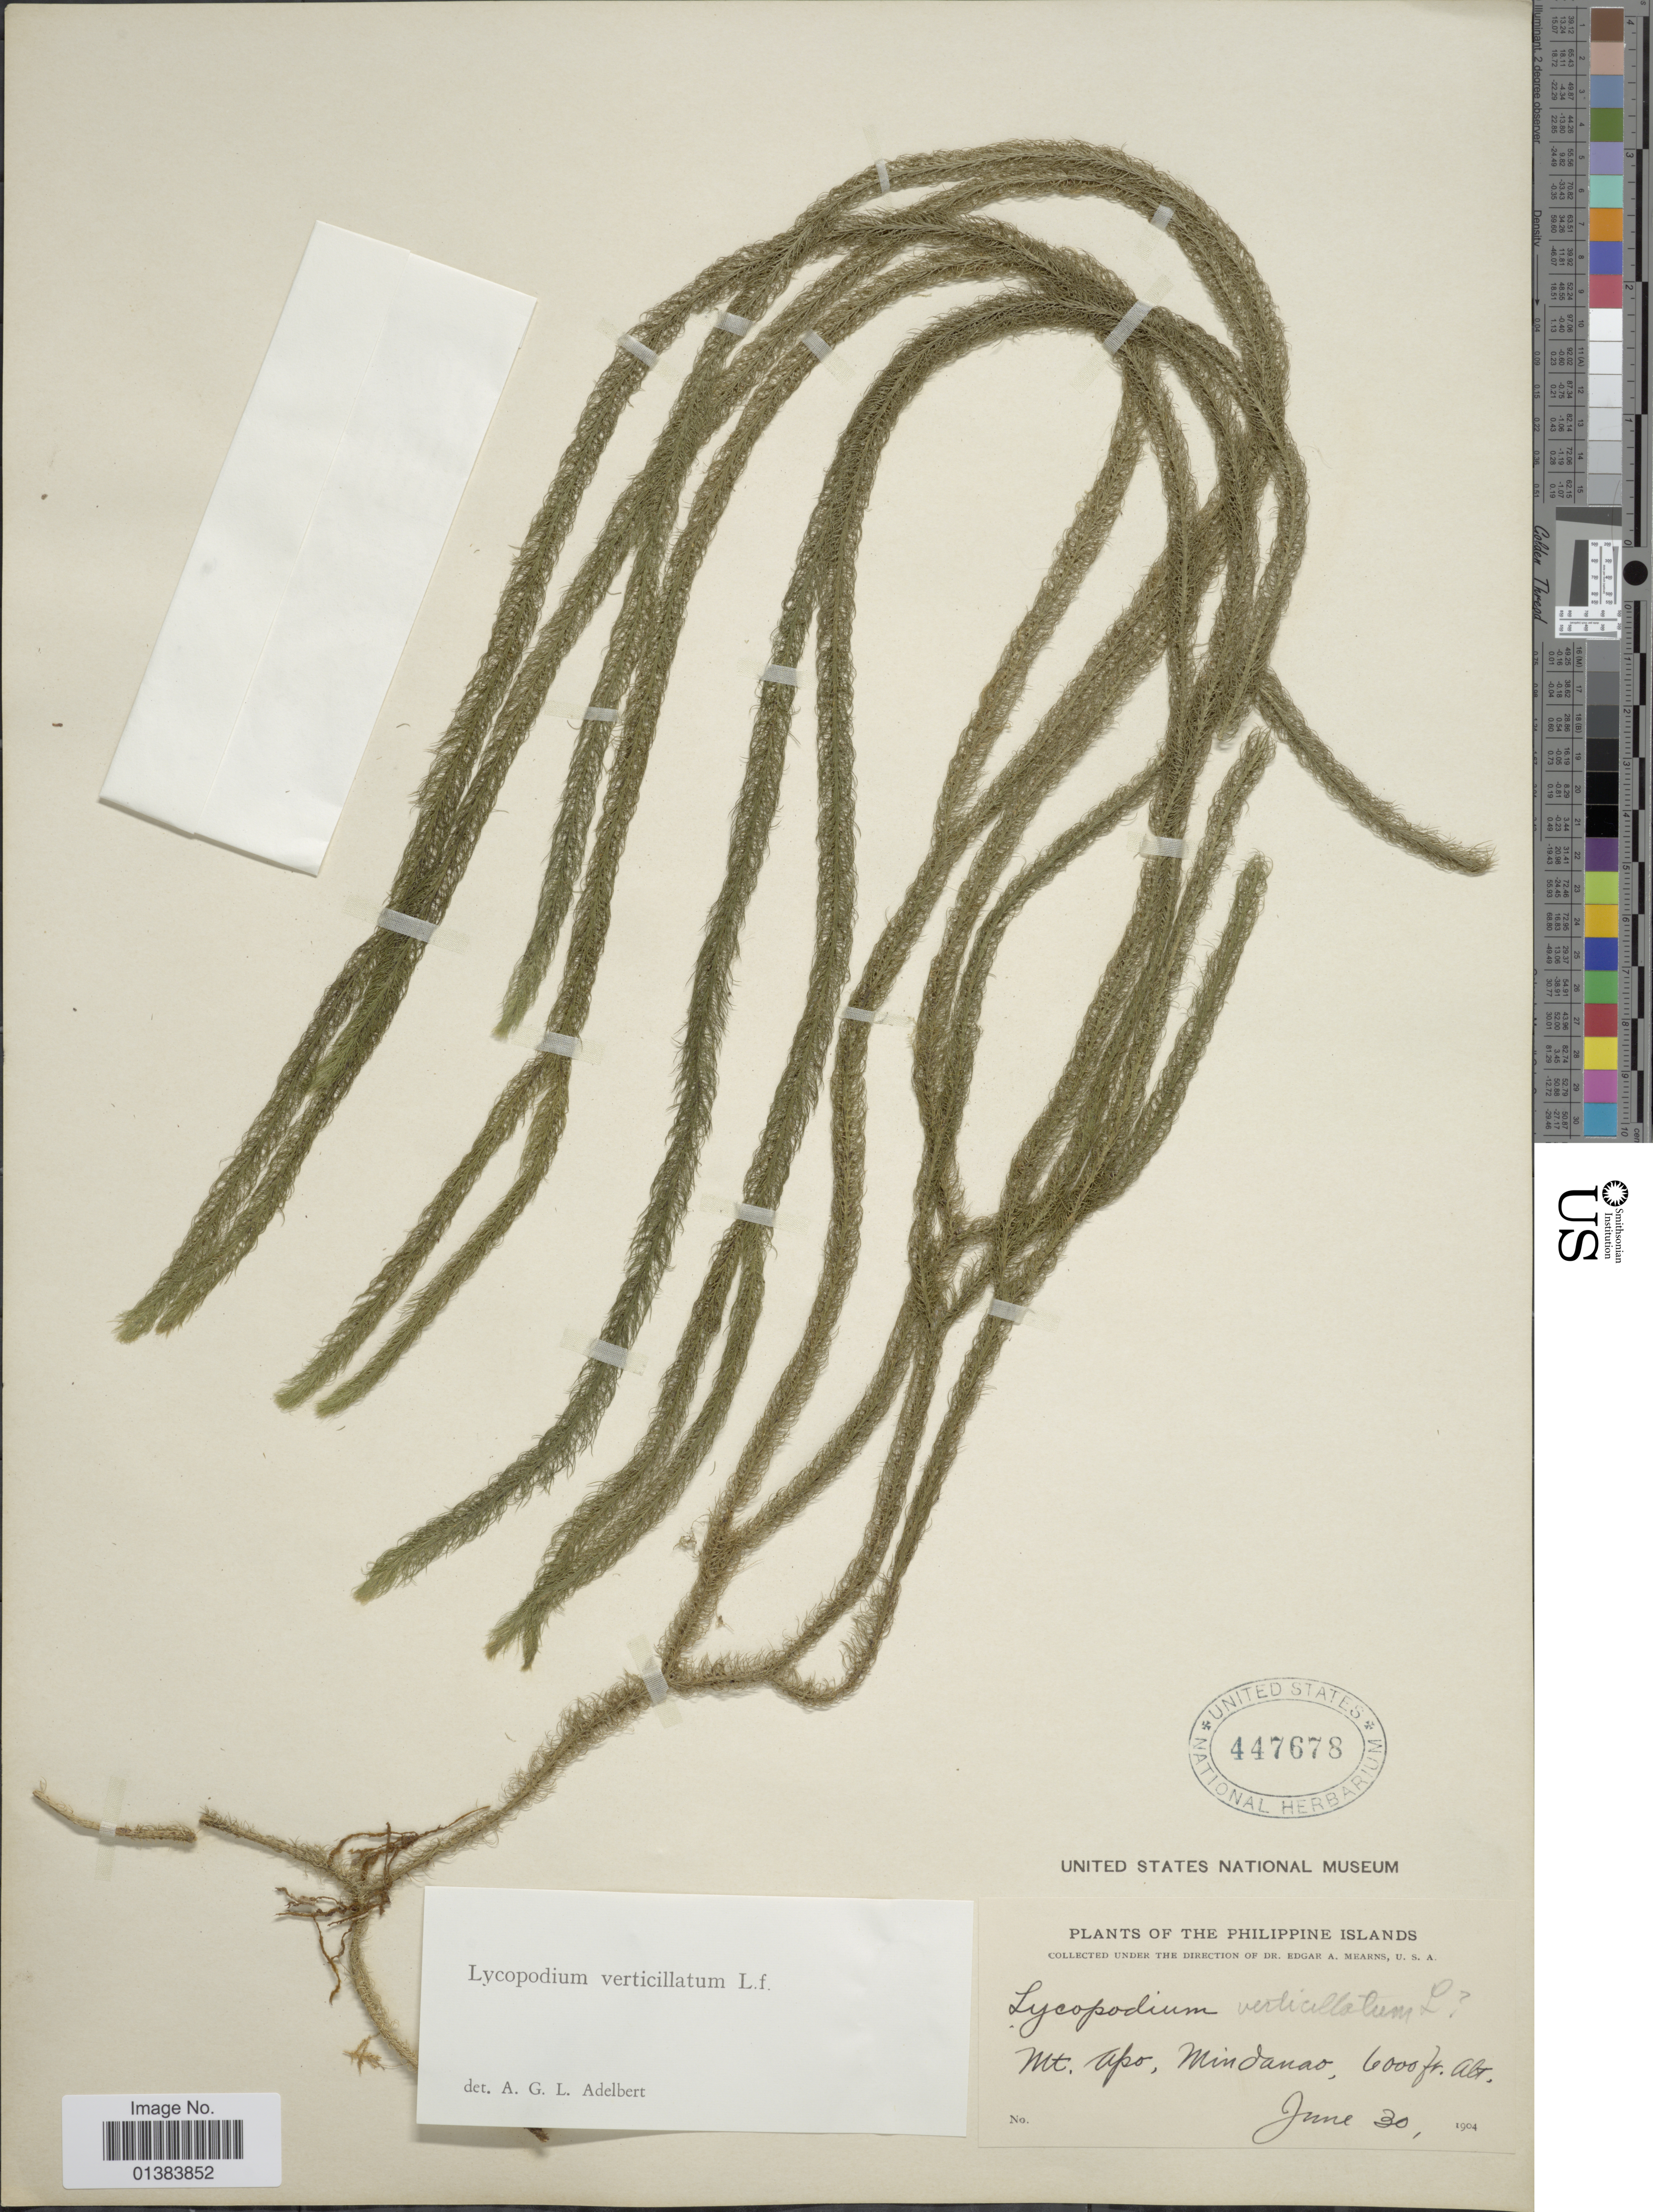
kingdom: Plantae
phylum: Tracheophyta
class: Lycopodiopsida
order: Lycopodiales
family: Lycopodiaceae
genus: Phlegmariurus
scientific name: Phlegmariurus verticillatus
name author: (L. f.) A. R. Field & Testo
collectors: E. A. Mearns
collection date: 1904-06-30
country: Philippines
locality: Mindanao, Mt. Apo, The Philippine Islands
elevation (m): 183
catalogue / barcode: US 447678